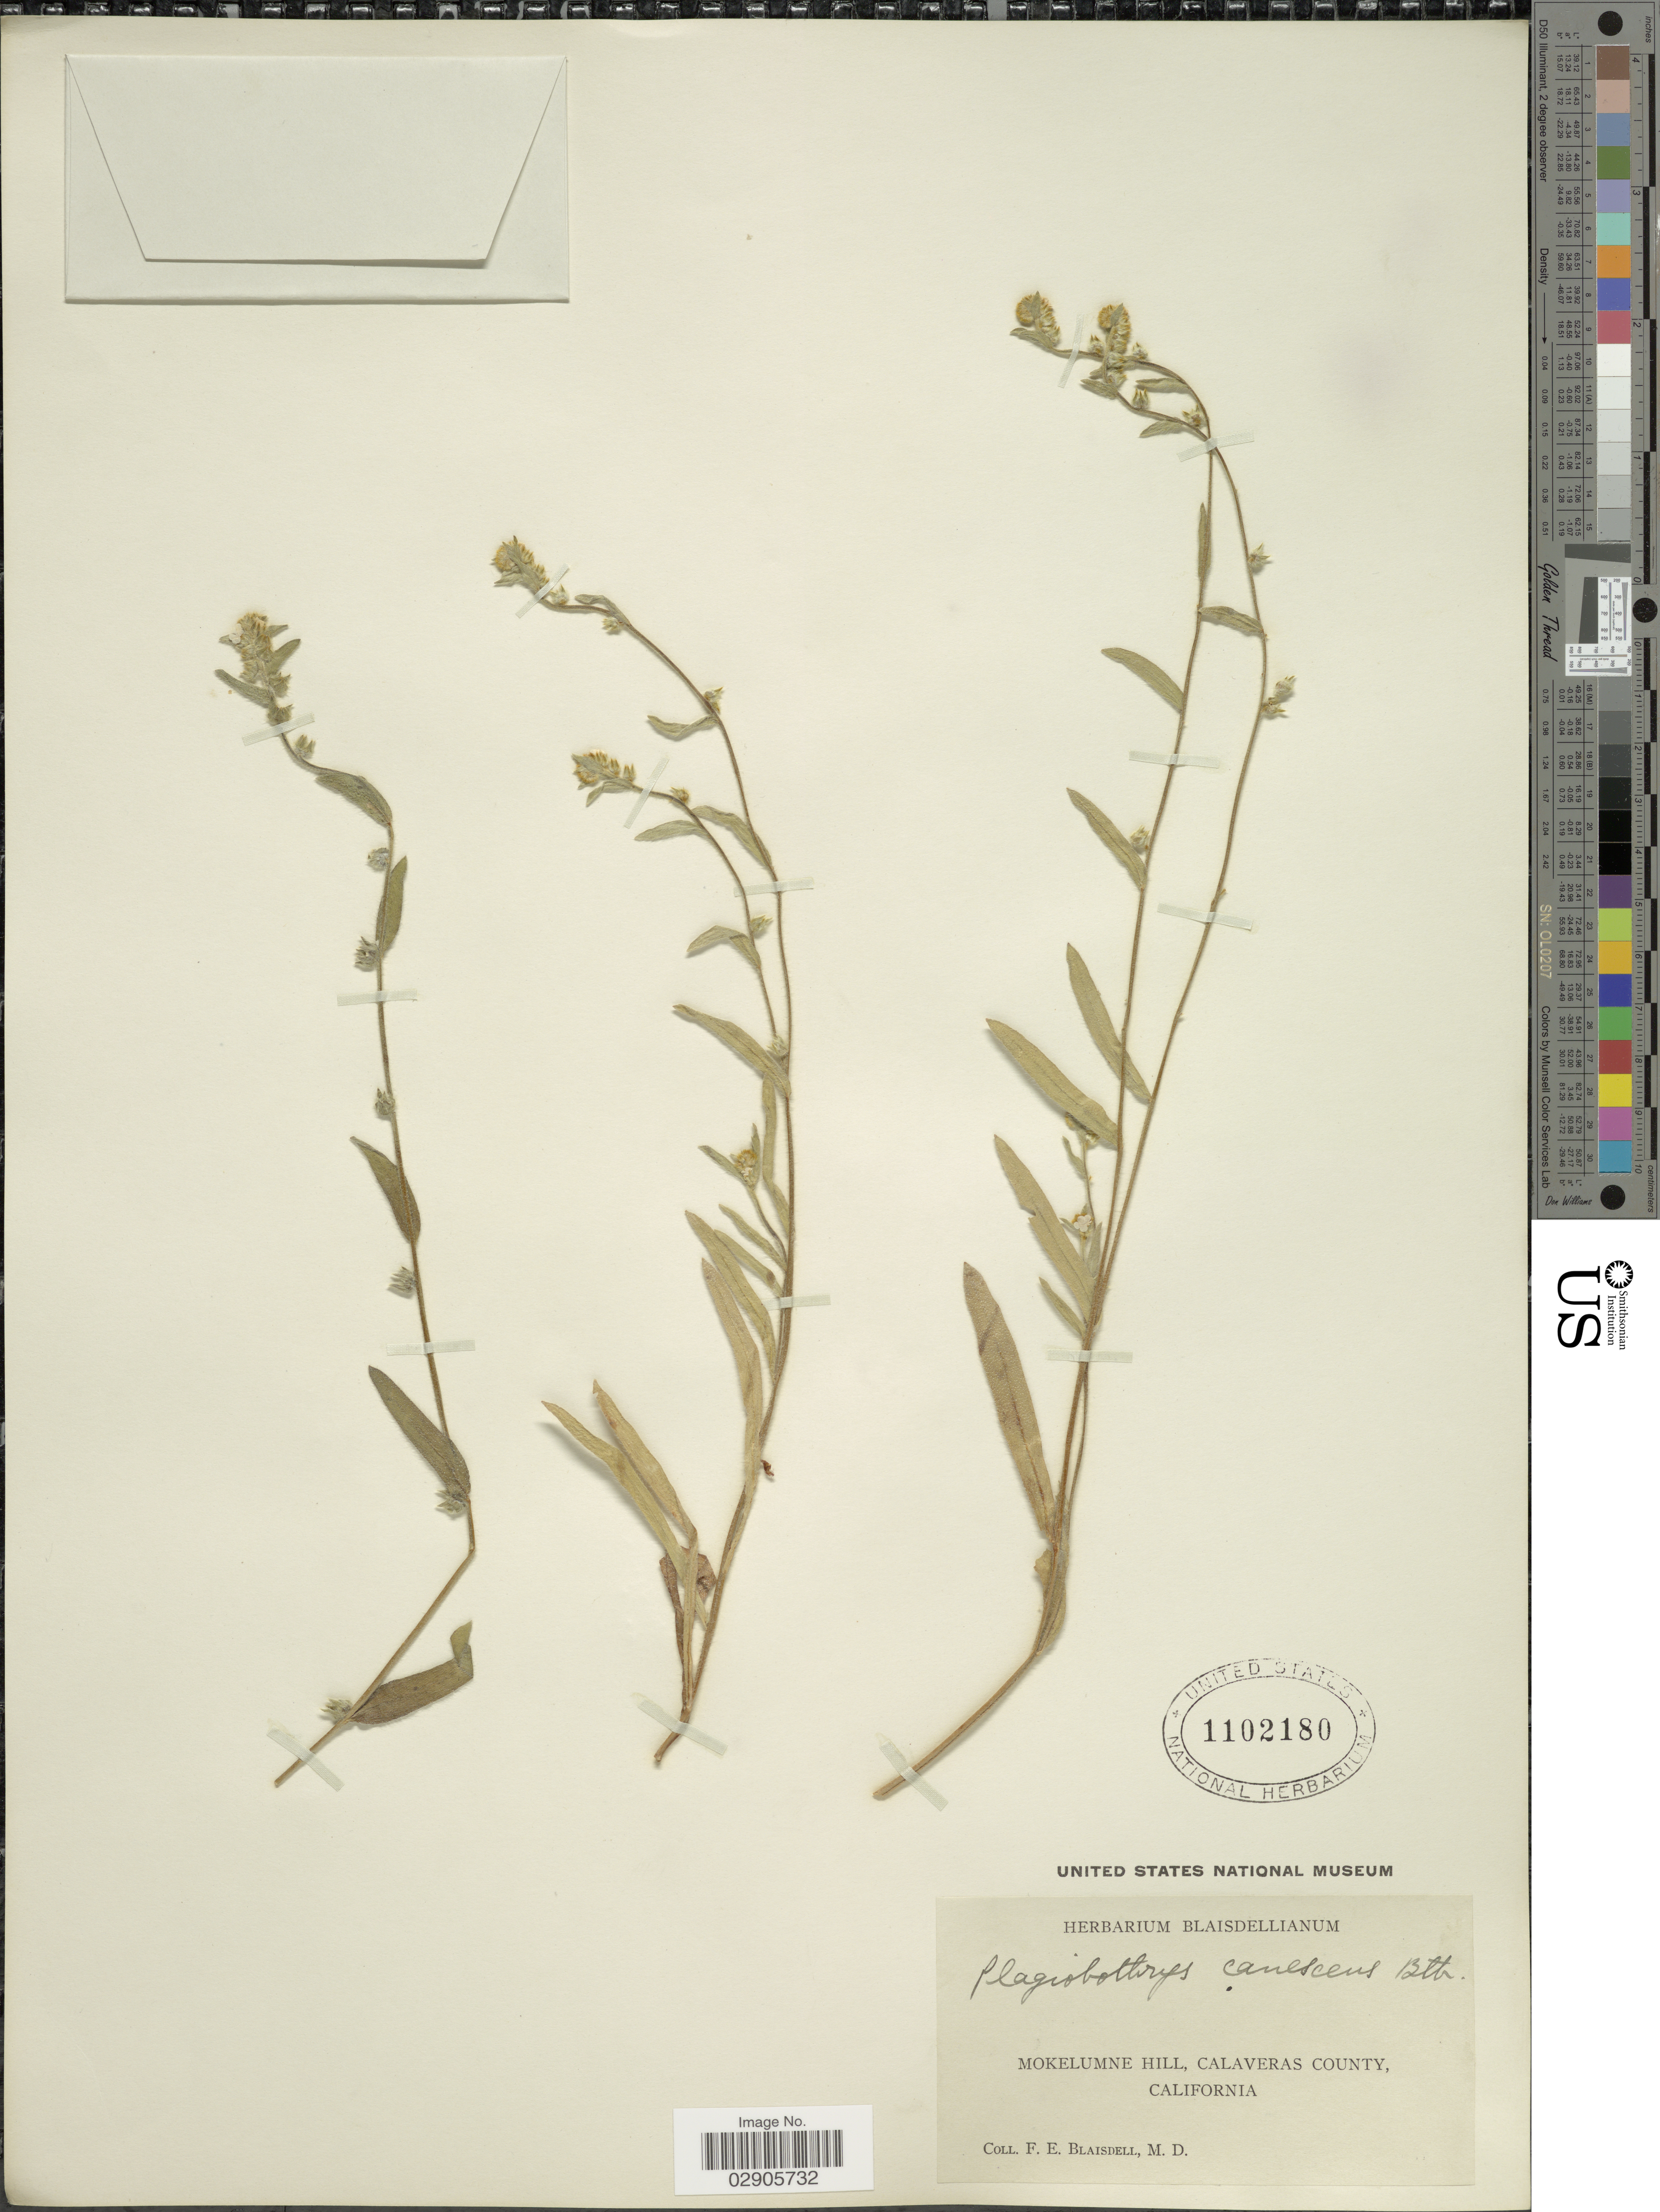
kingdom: Plantae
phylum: Tracheophyta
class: Magnoliopsida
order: Boraginales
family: Boraginaceae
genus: Plagiobothrys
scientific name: Plagiobothrys canescens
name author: Benth.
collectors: F. Blaisdell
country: United States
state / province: California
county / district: Calaveras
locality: Mokelumne Hill, Calaveras County.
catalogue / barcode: US 1102180